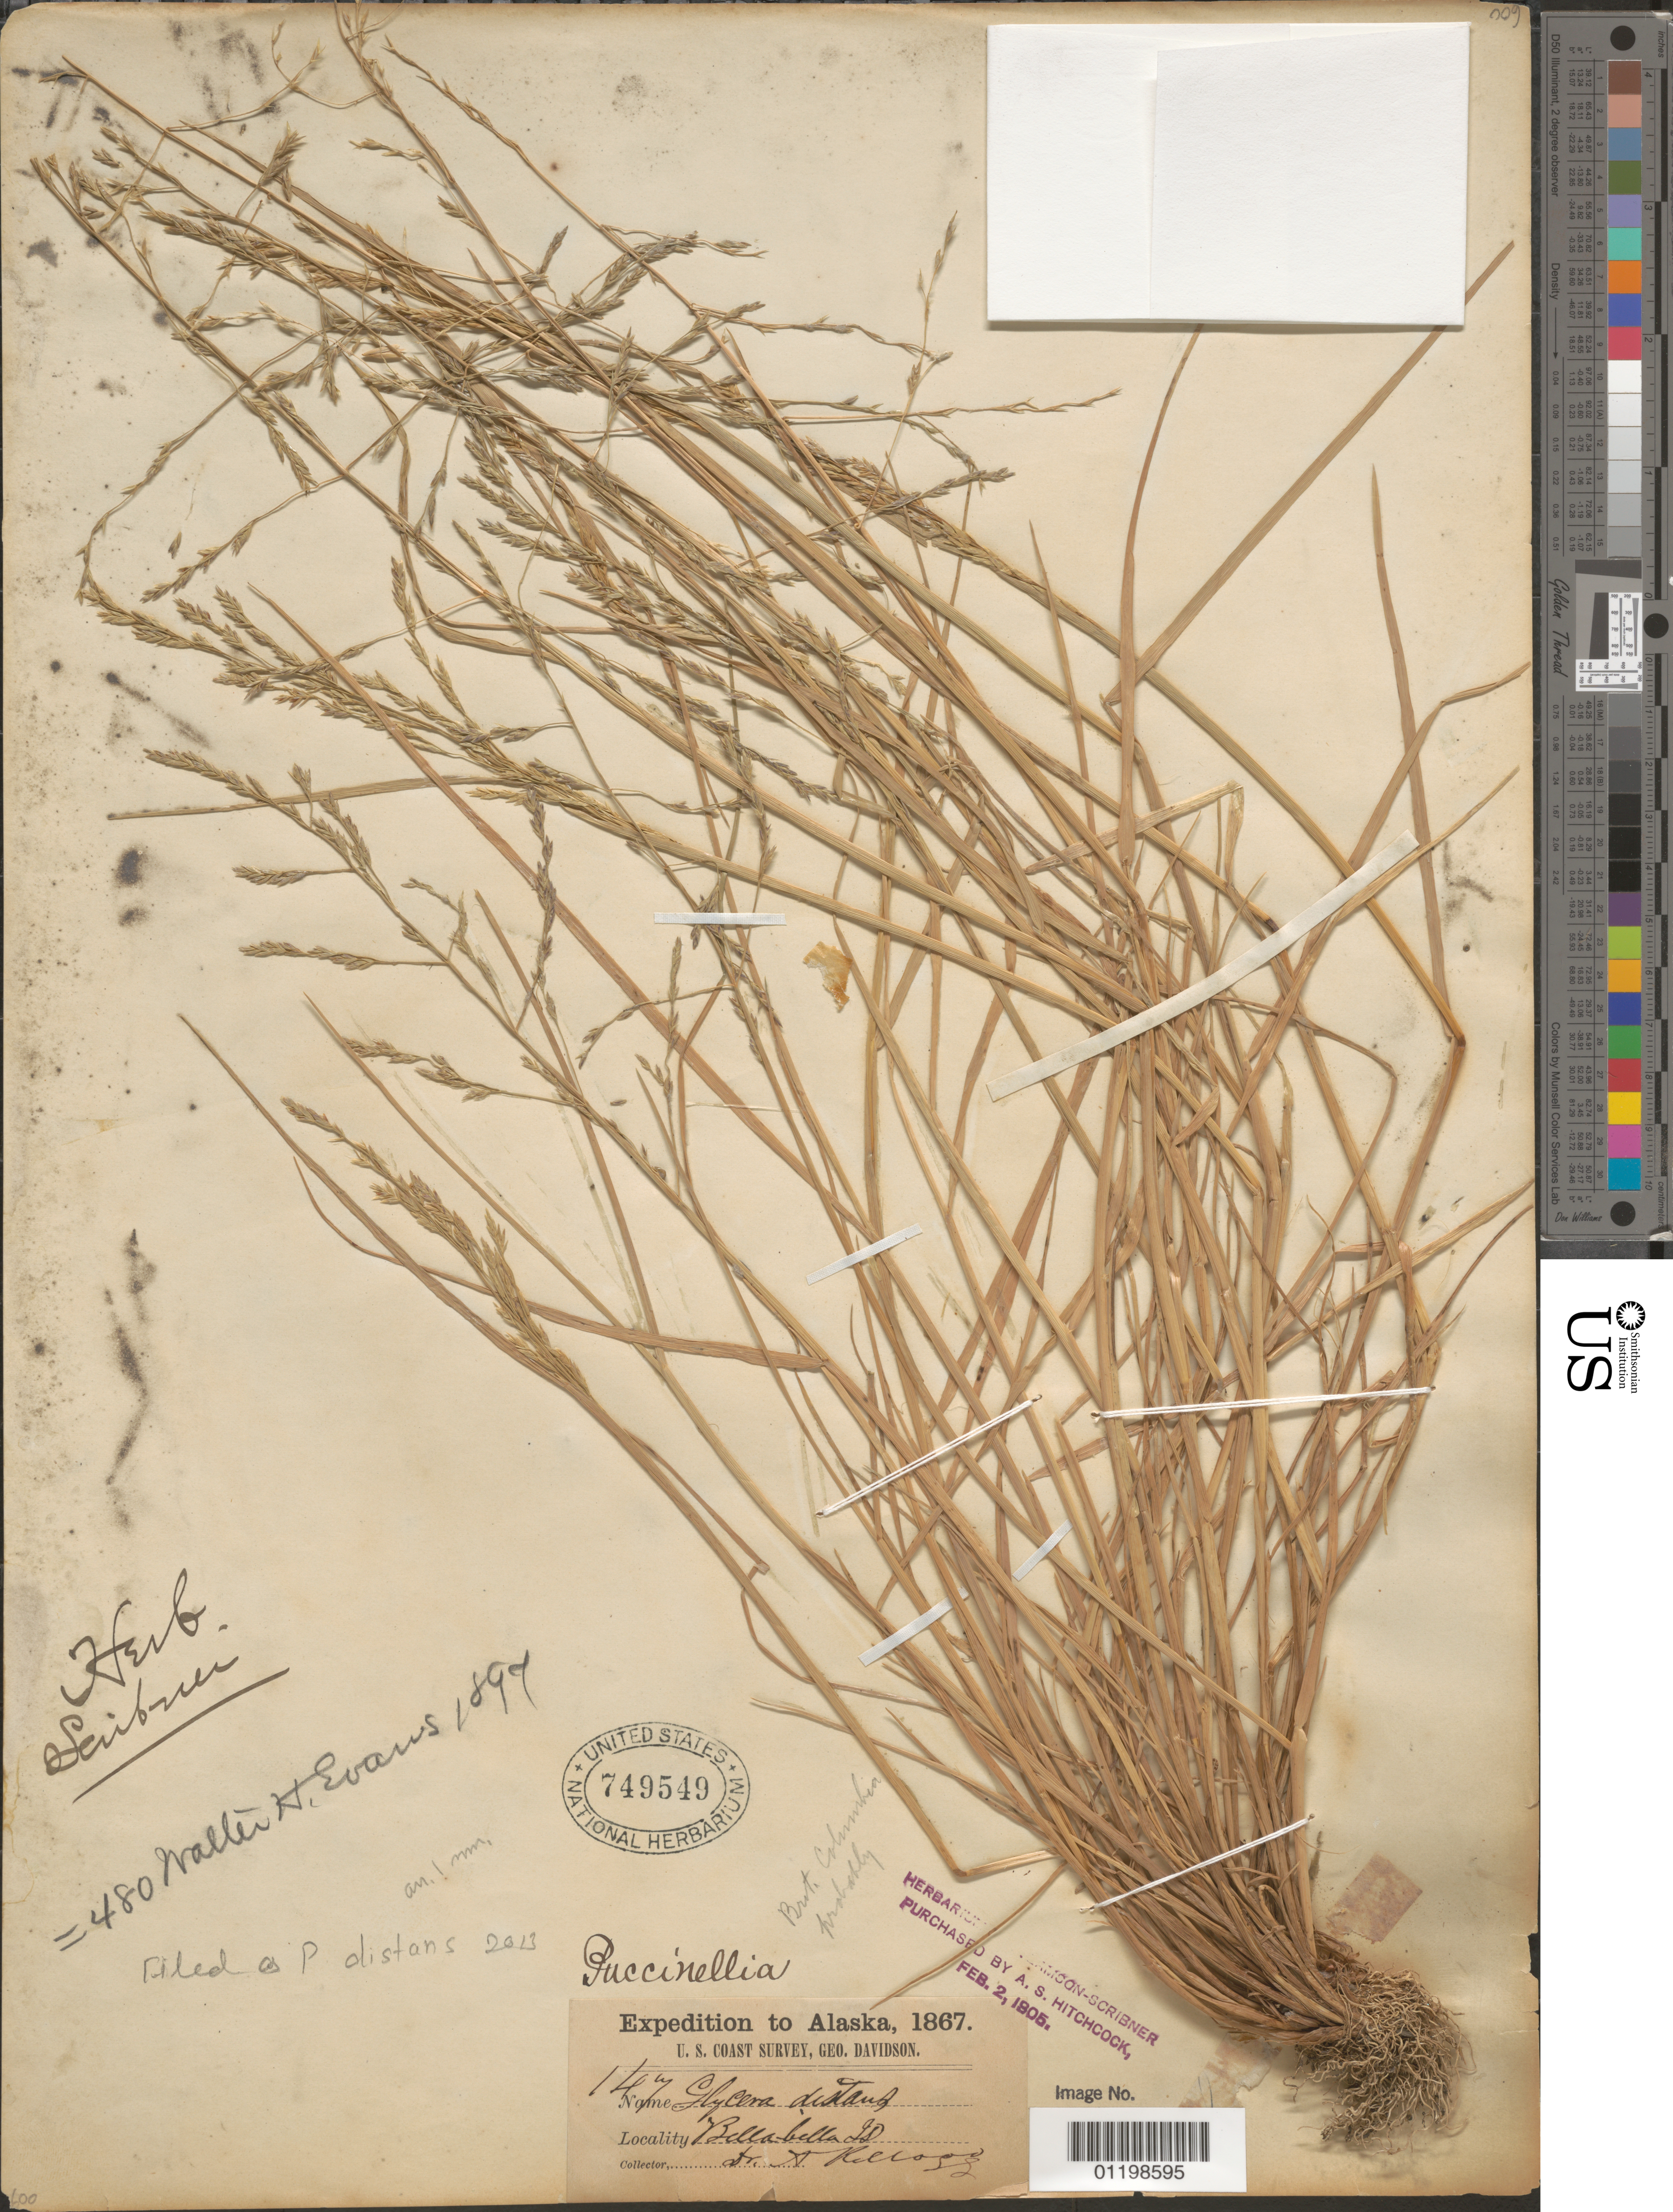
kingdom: Plantae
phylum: Tracheophyta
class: Liliopsida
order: Poales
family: Poaceae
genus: Puccinellia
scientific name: Puccinellia distans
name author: (Jacq.) Parl.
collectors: A. Kellogg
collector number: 147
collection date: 1867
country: United States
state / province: Alaska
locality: Bella Bella.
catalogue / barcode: US 749549